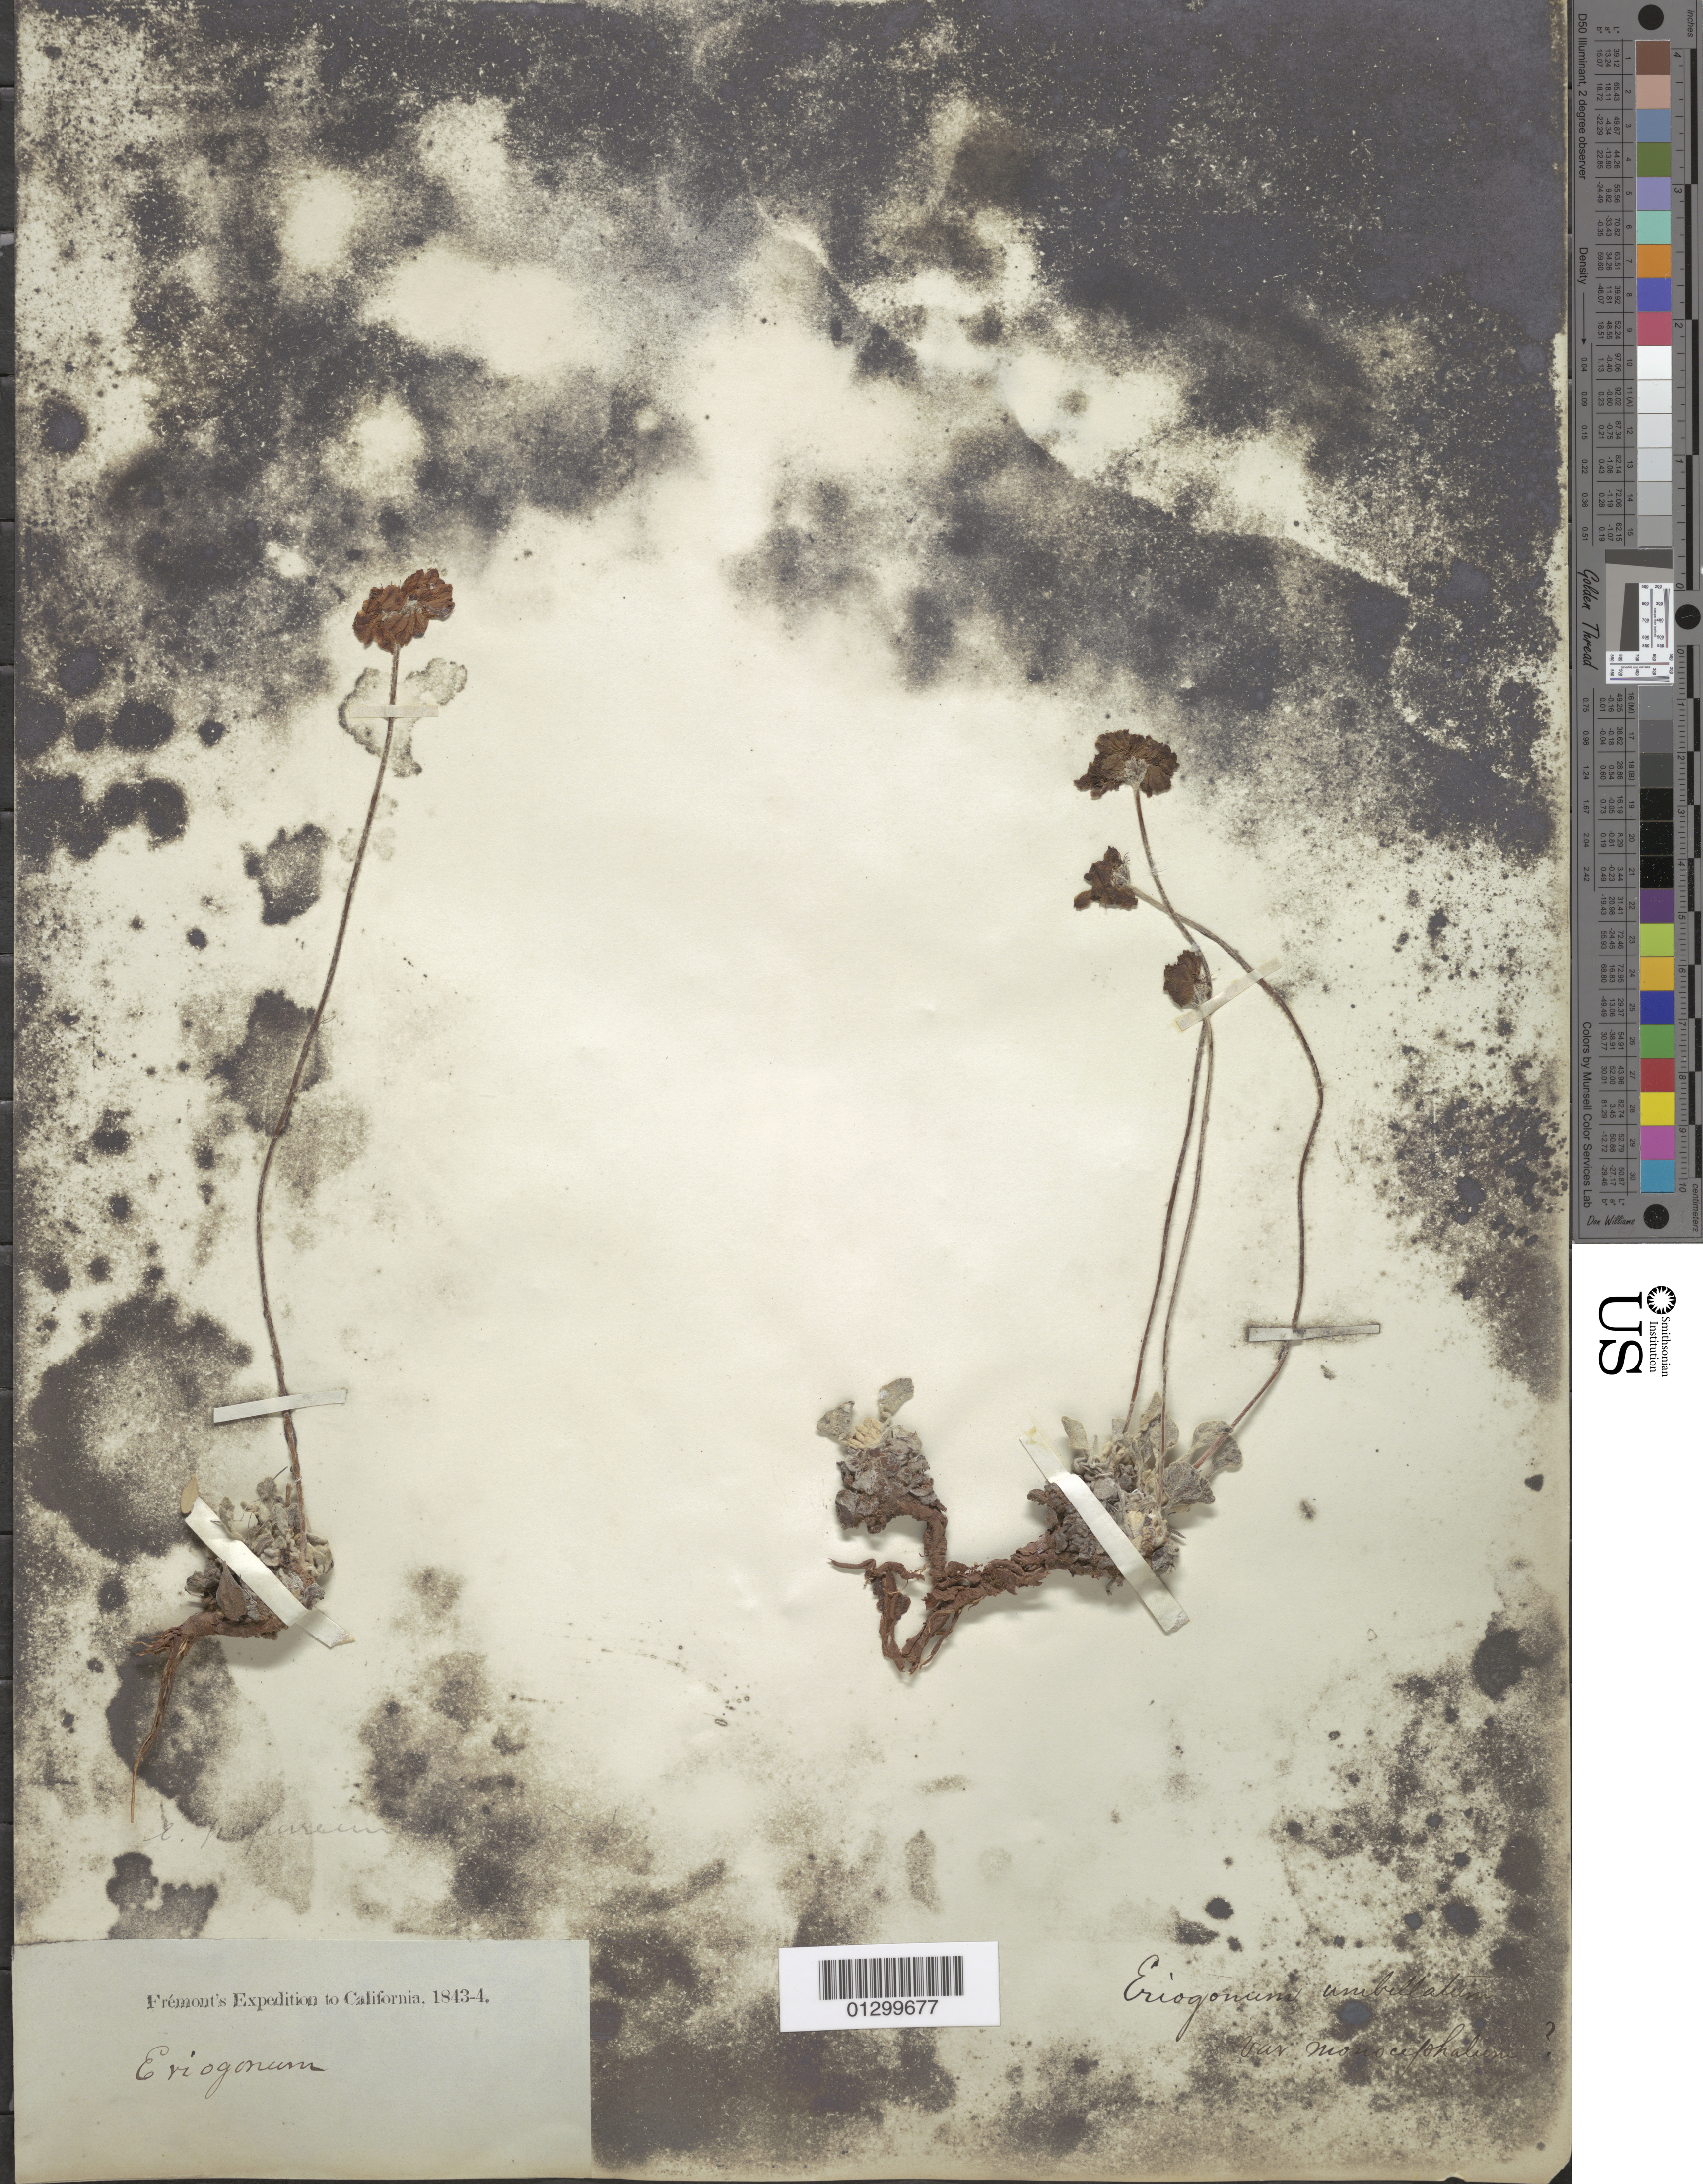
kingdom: Plantae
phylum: Tracheophyta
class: Magnoliopsida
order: Caryophyllales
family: Polygonaceae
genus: Eriogonum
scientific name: Eriogonum sp.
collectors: J. C. Frémont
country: United States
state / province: California